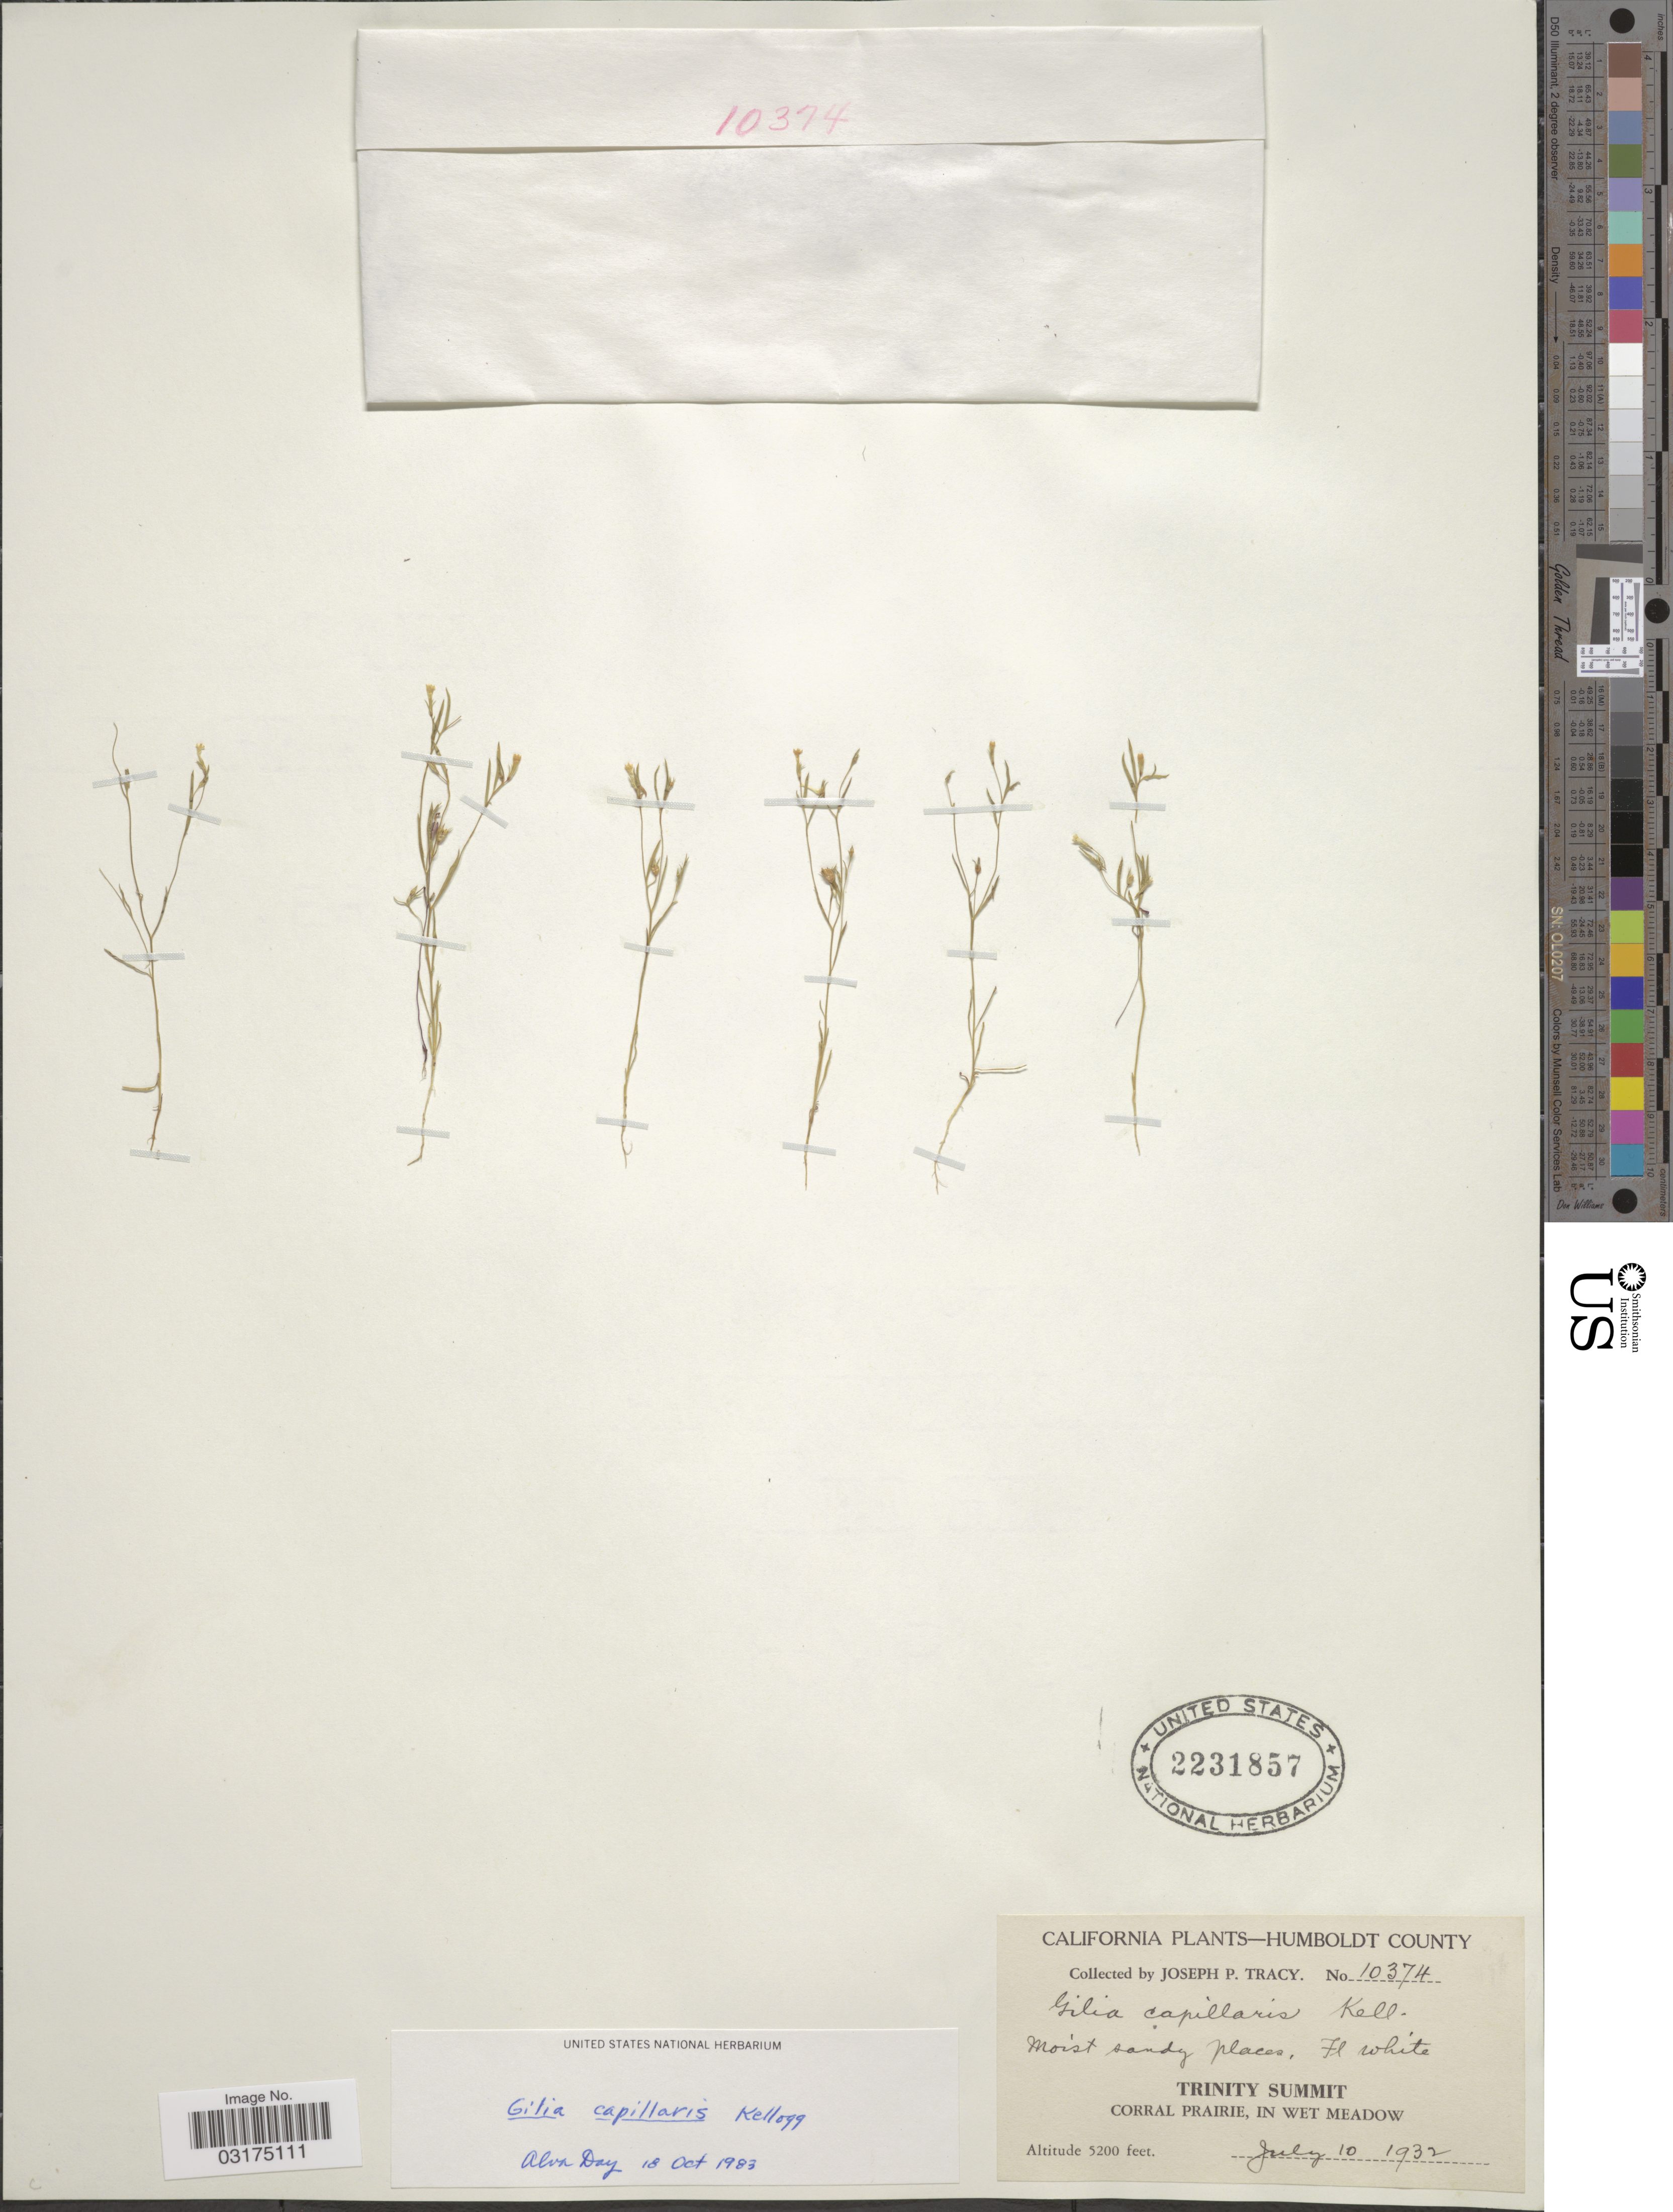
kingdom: Plantae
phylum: Tracheophyta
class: Magnoliopsida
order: Ericales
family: Polemoniaceae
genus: Navarretia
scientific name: Navarretia capillaris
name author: (Kellogg) Kuntze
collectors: J. Tracy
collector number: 10374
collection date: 1932-07-10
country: United States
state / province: California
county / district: Humboldt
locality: Humboldt County, Trinity Summit, Corral Prairie, in wet meadow.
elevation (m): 1585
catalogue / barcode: US 2231857